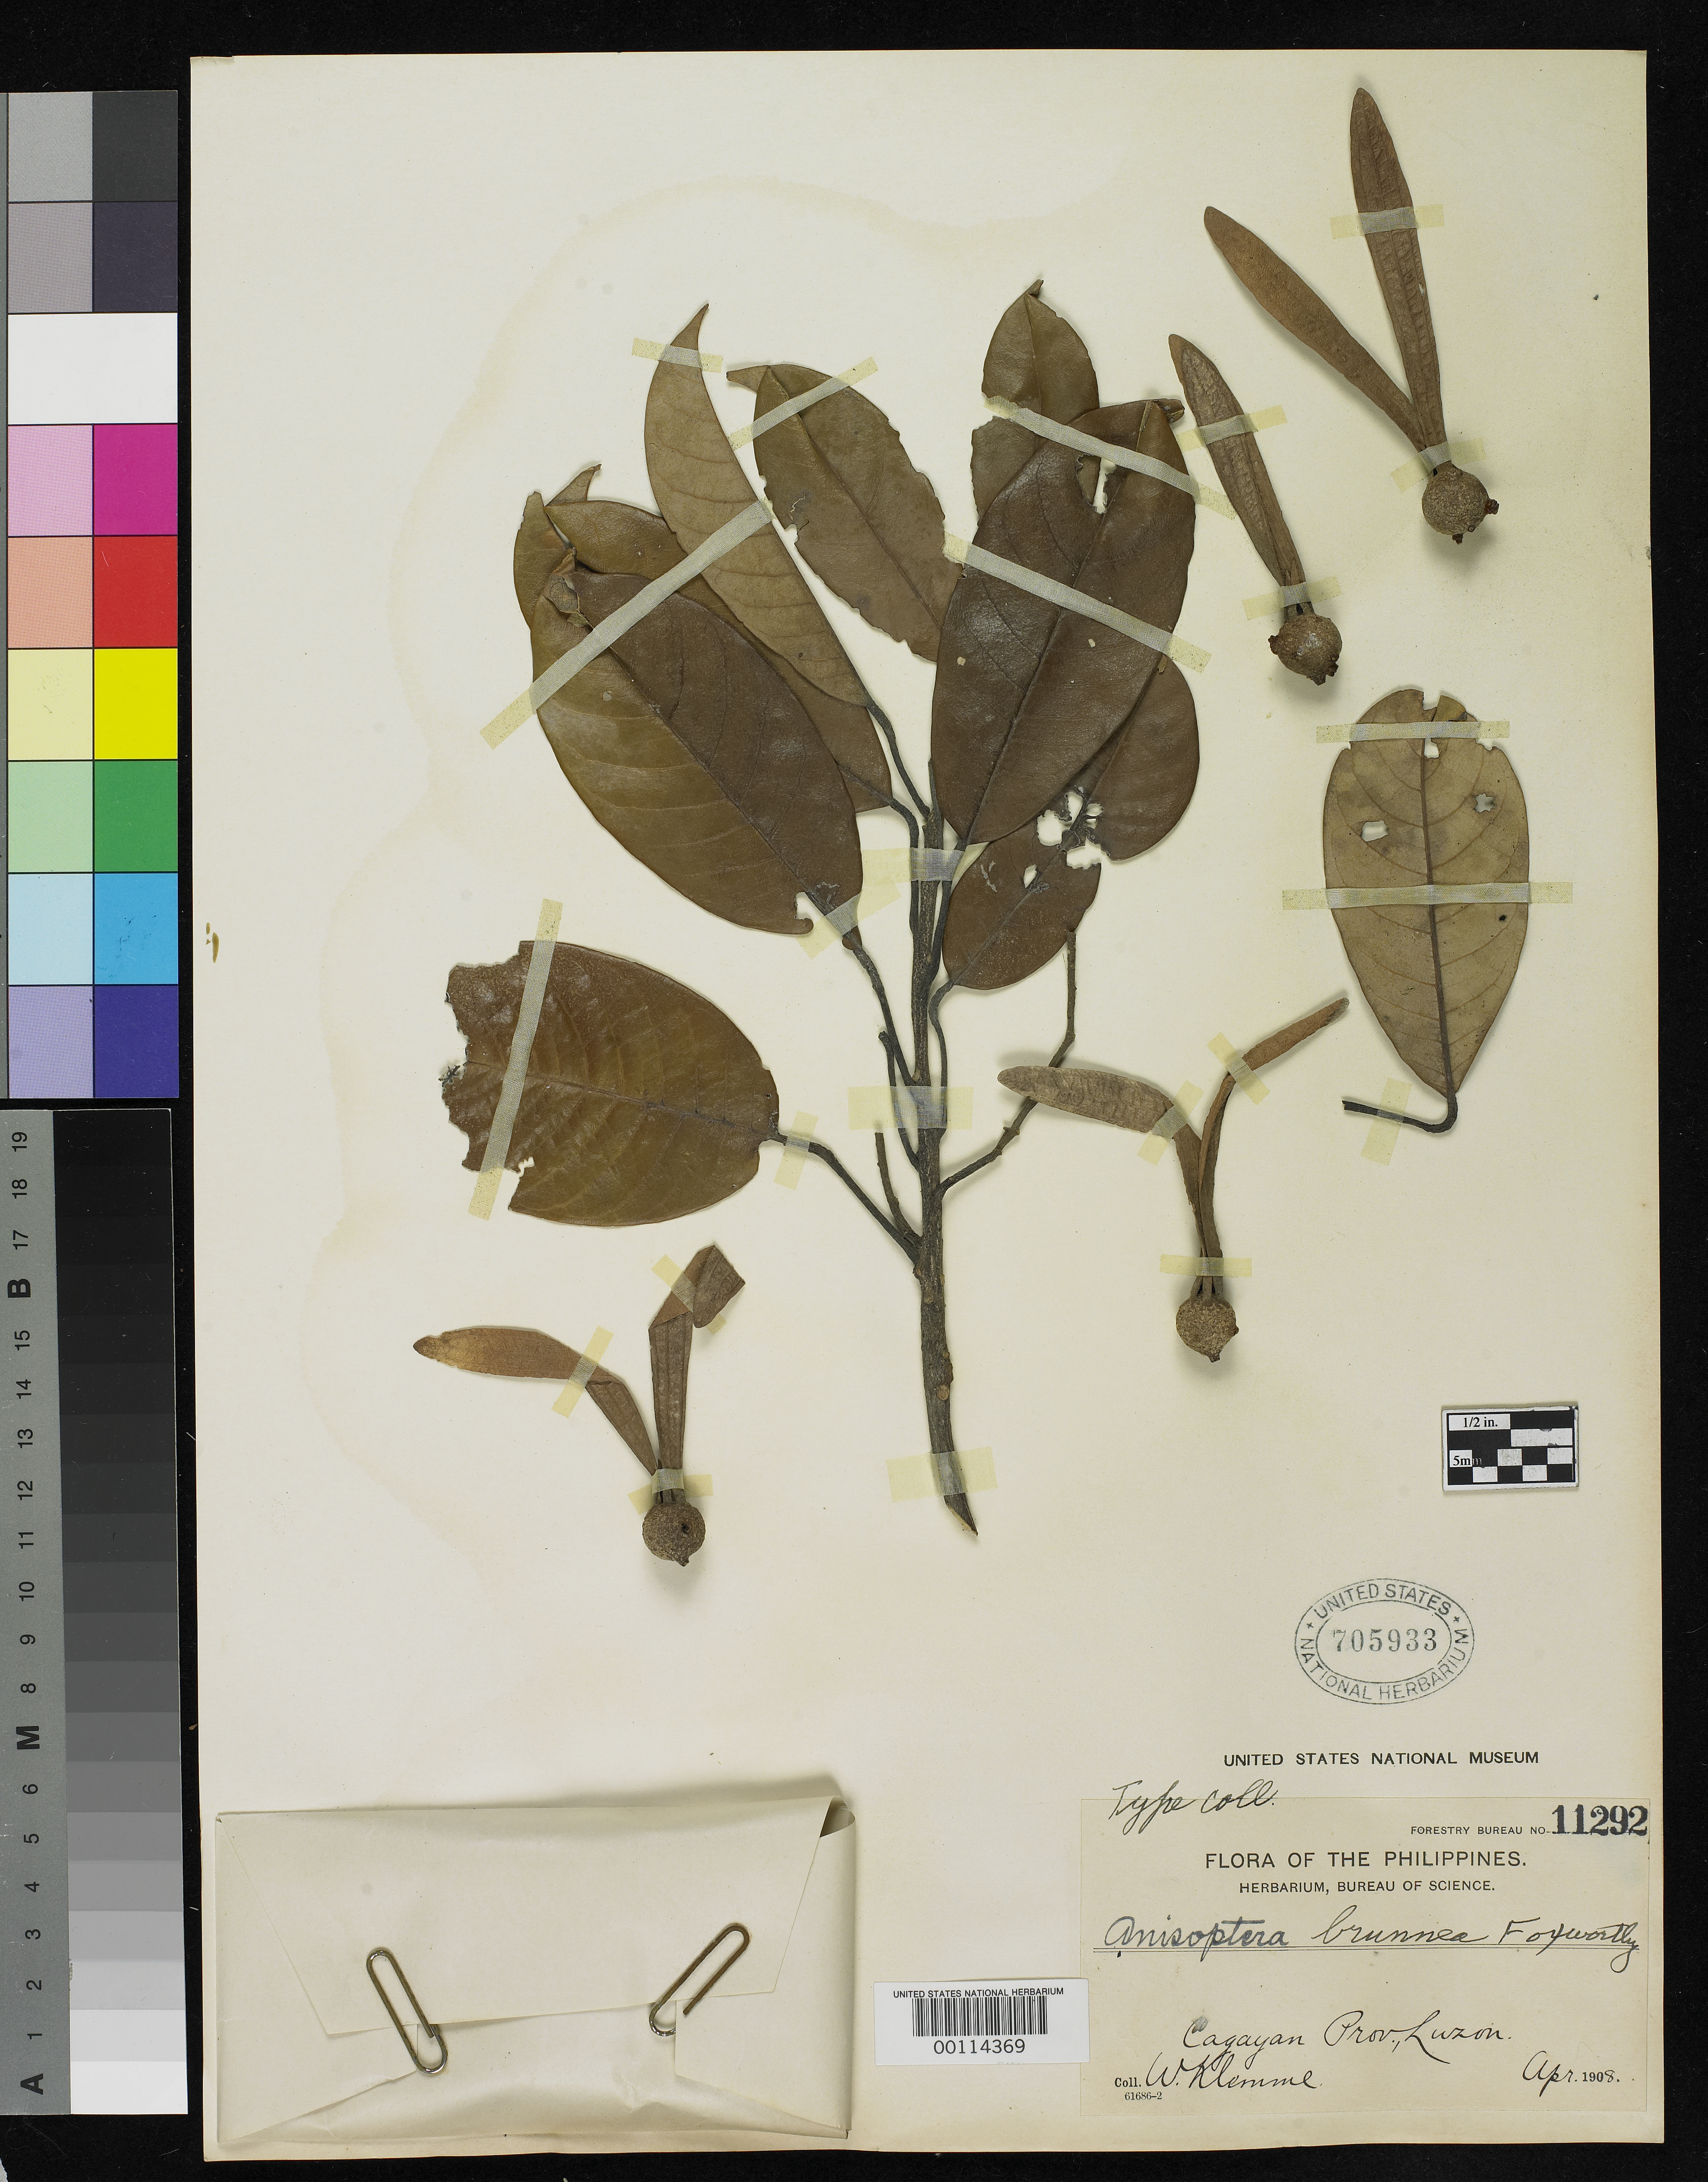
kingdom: Plantae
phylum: Tracheophyta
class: Magnoliopsida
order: Malvales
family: Dipterocarpaceae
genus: Anisoptera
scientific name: Anisoptera brunnea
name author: Foxw.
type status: Isotype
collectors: W. Klemme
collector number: For. Bur. 11292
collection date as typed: Apr 1908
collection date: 1908-04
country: Philippines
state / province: Cagayan Valley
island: Luzon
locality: Cagayan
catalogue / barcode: US 705933